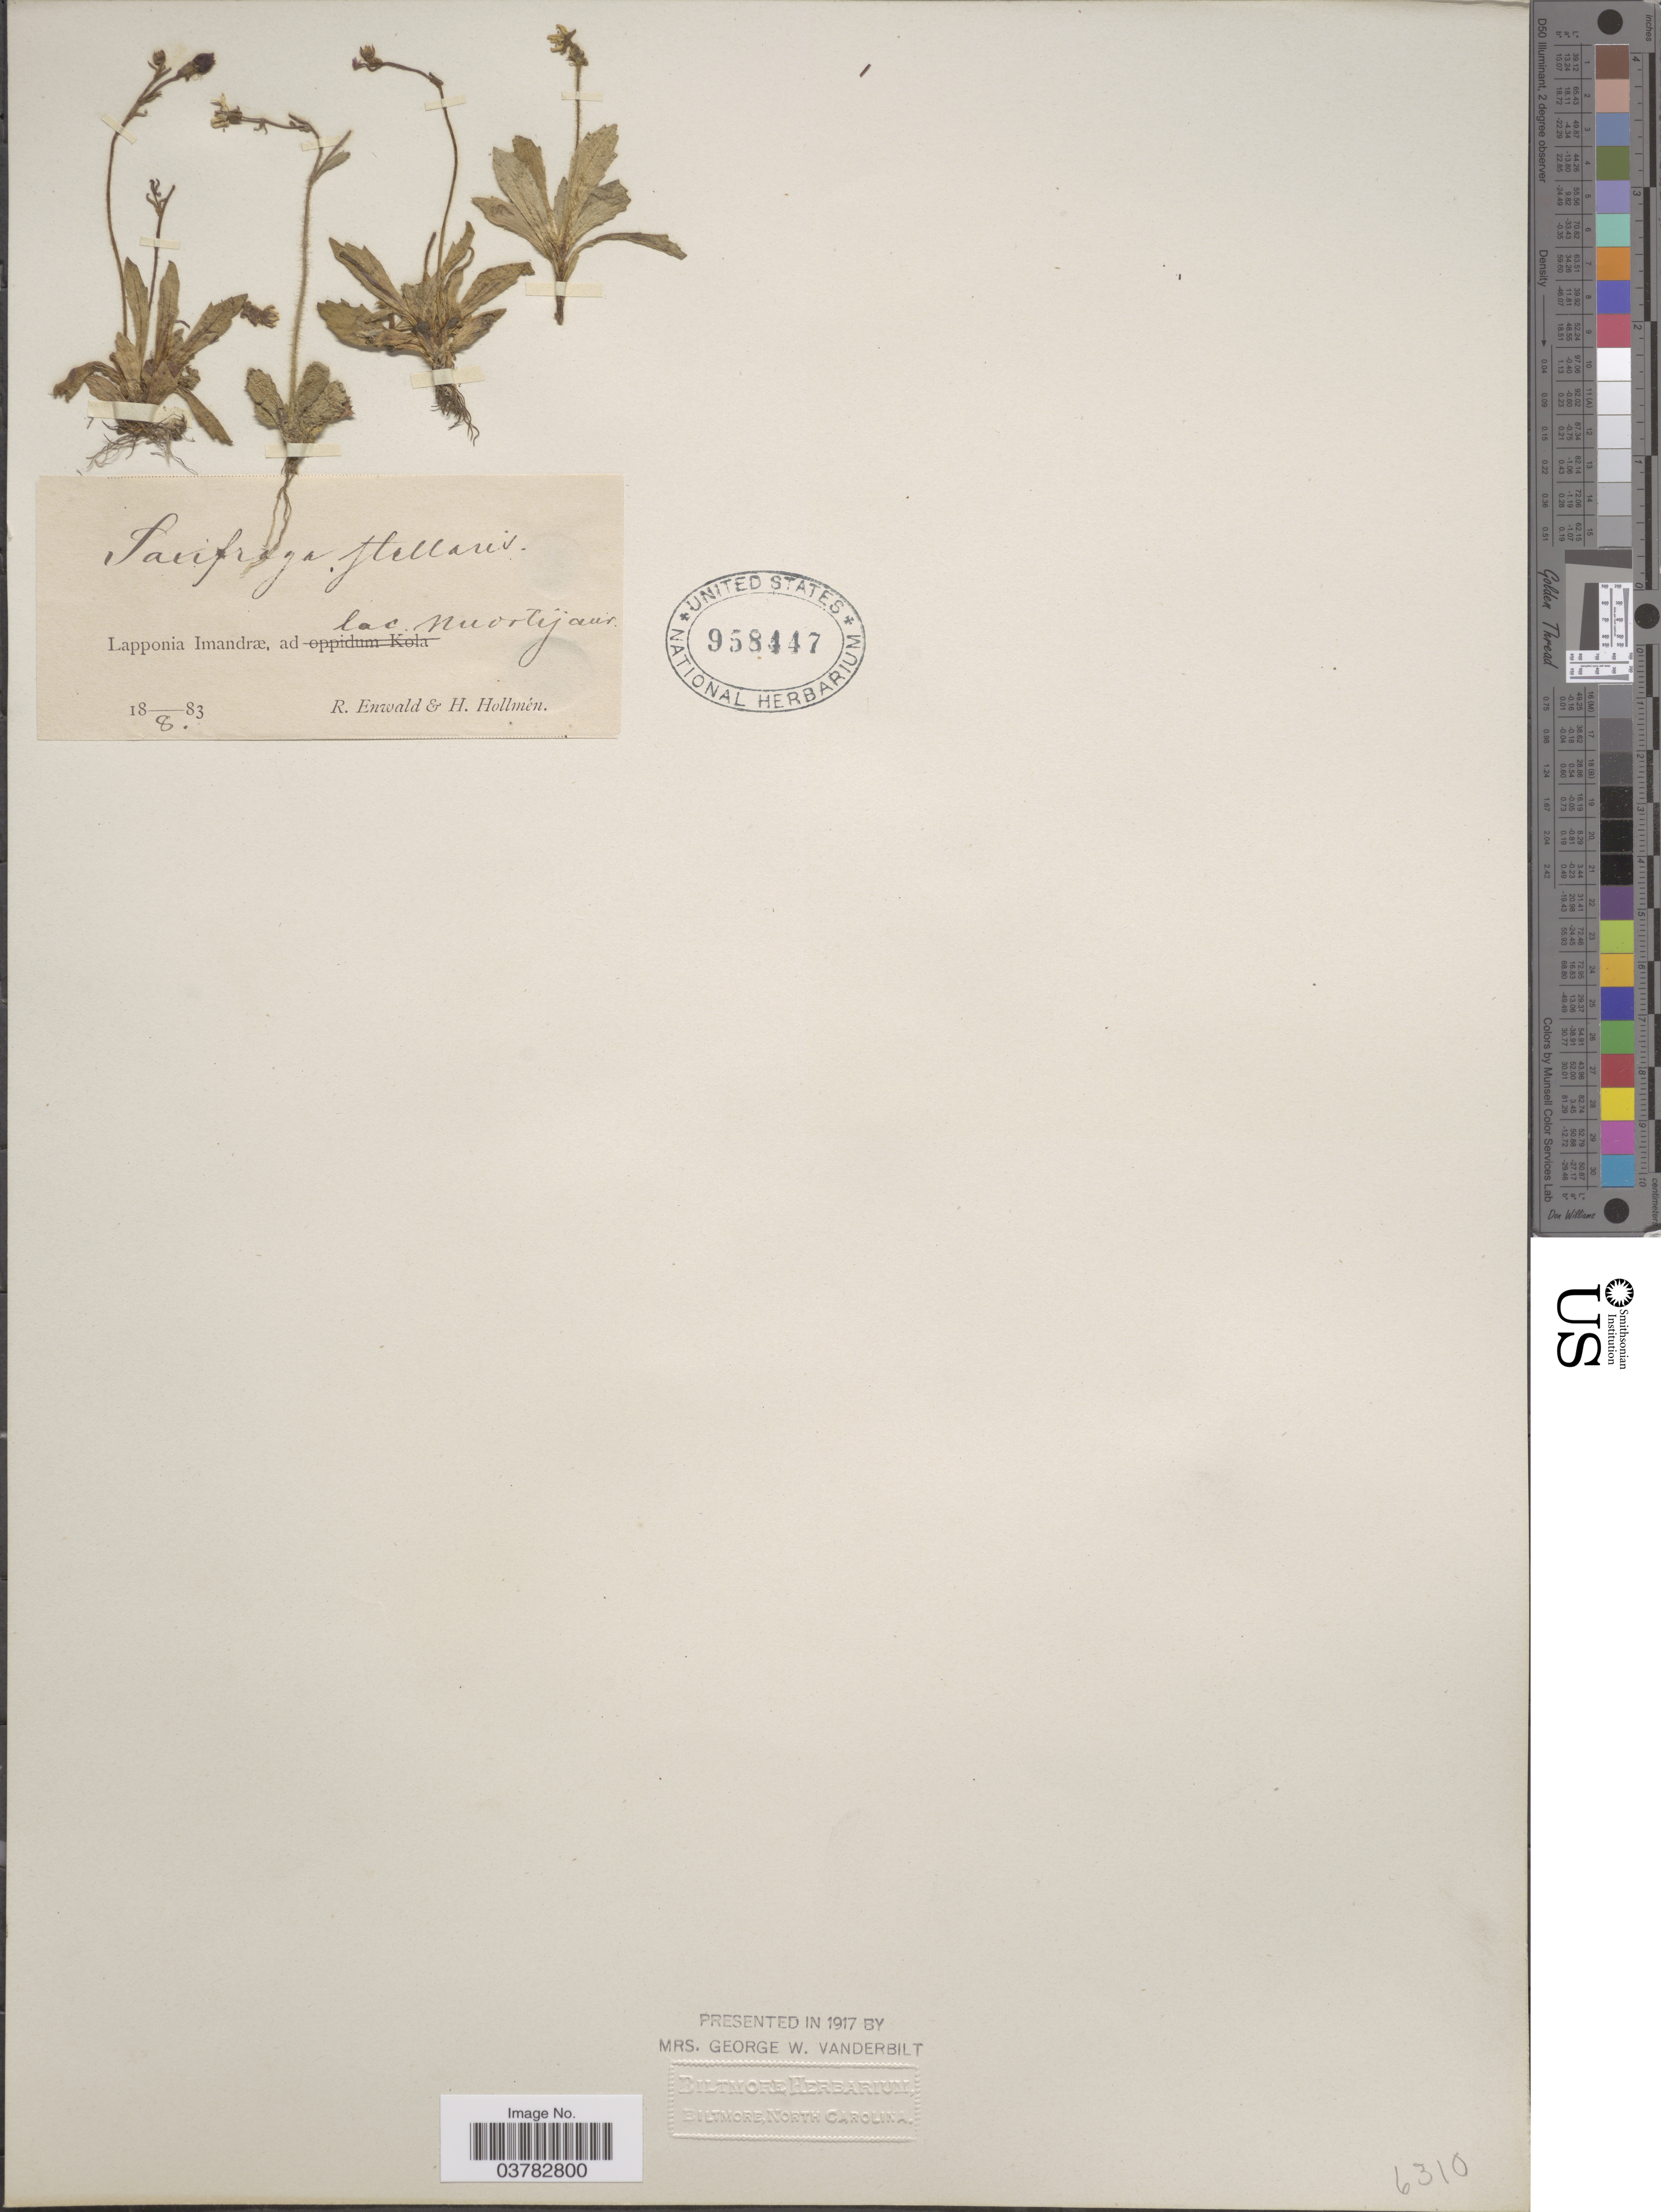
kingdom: Plantae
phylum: Tracheophyta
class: Magnoliopsida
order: Saxifragales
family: Saxifragaceae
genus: Micranthes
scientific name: Micranthes stellaris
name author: (L.) Galasso et al.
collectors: R. Enwald & H. Hollmen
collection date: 1883-08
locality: Lapponia Imandræ, ad lac. Nuvotijaur.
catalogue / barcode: US 958447